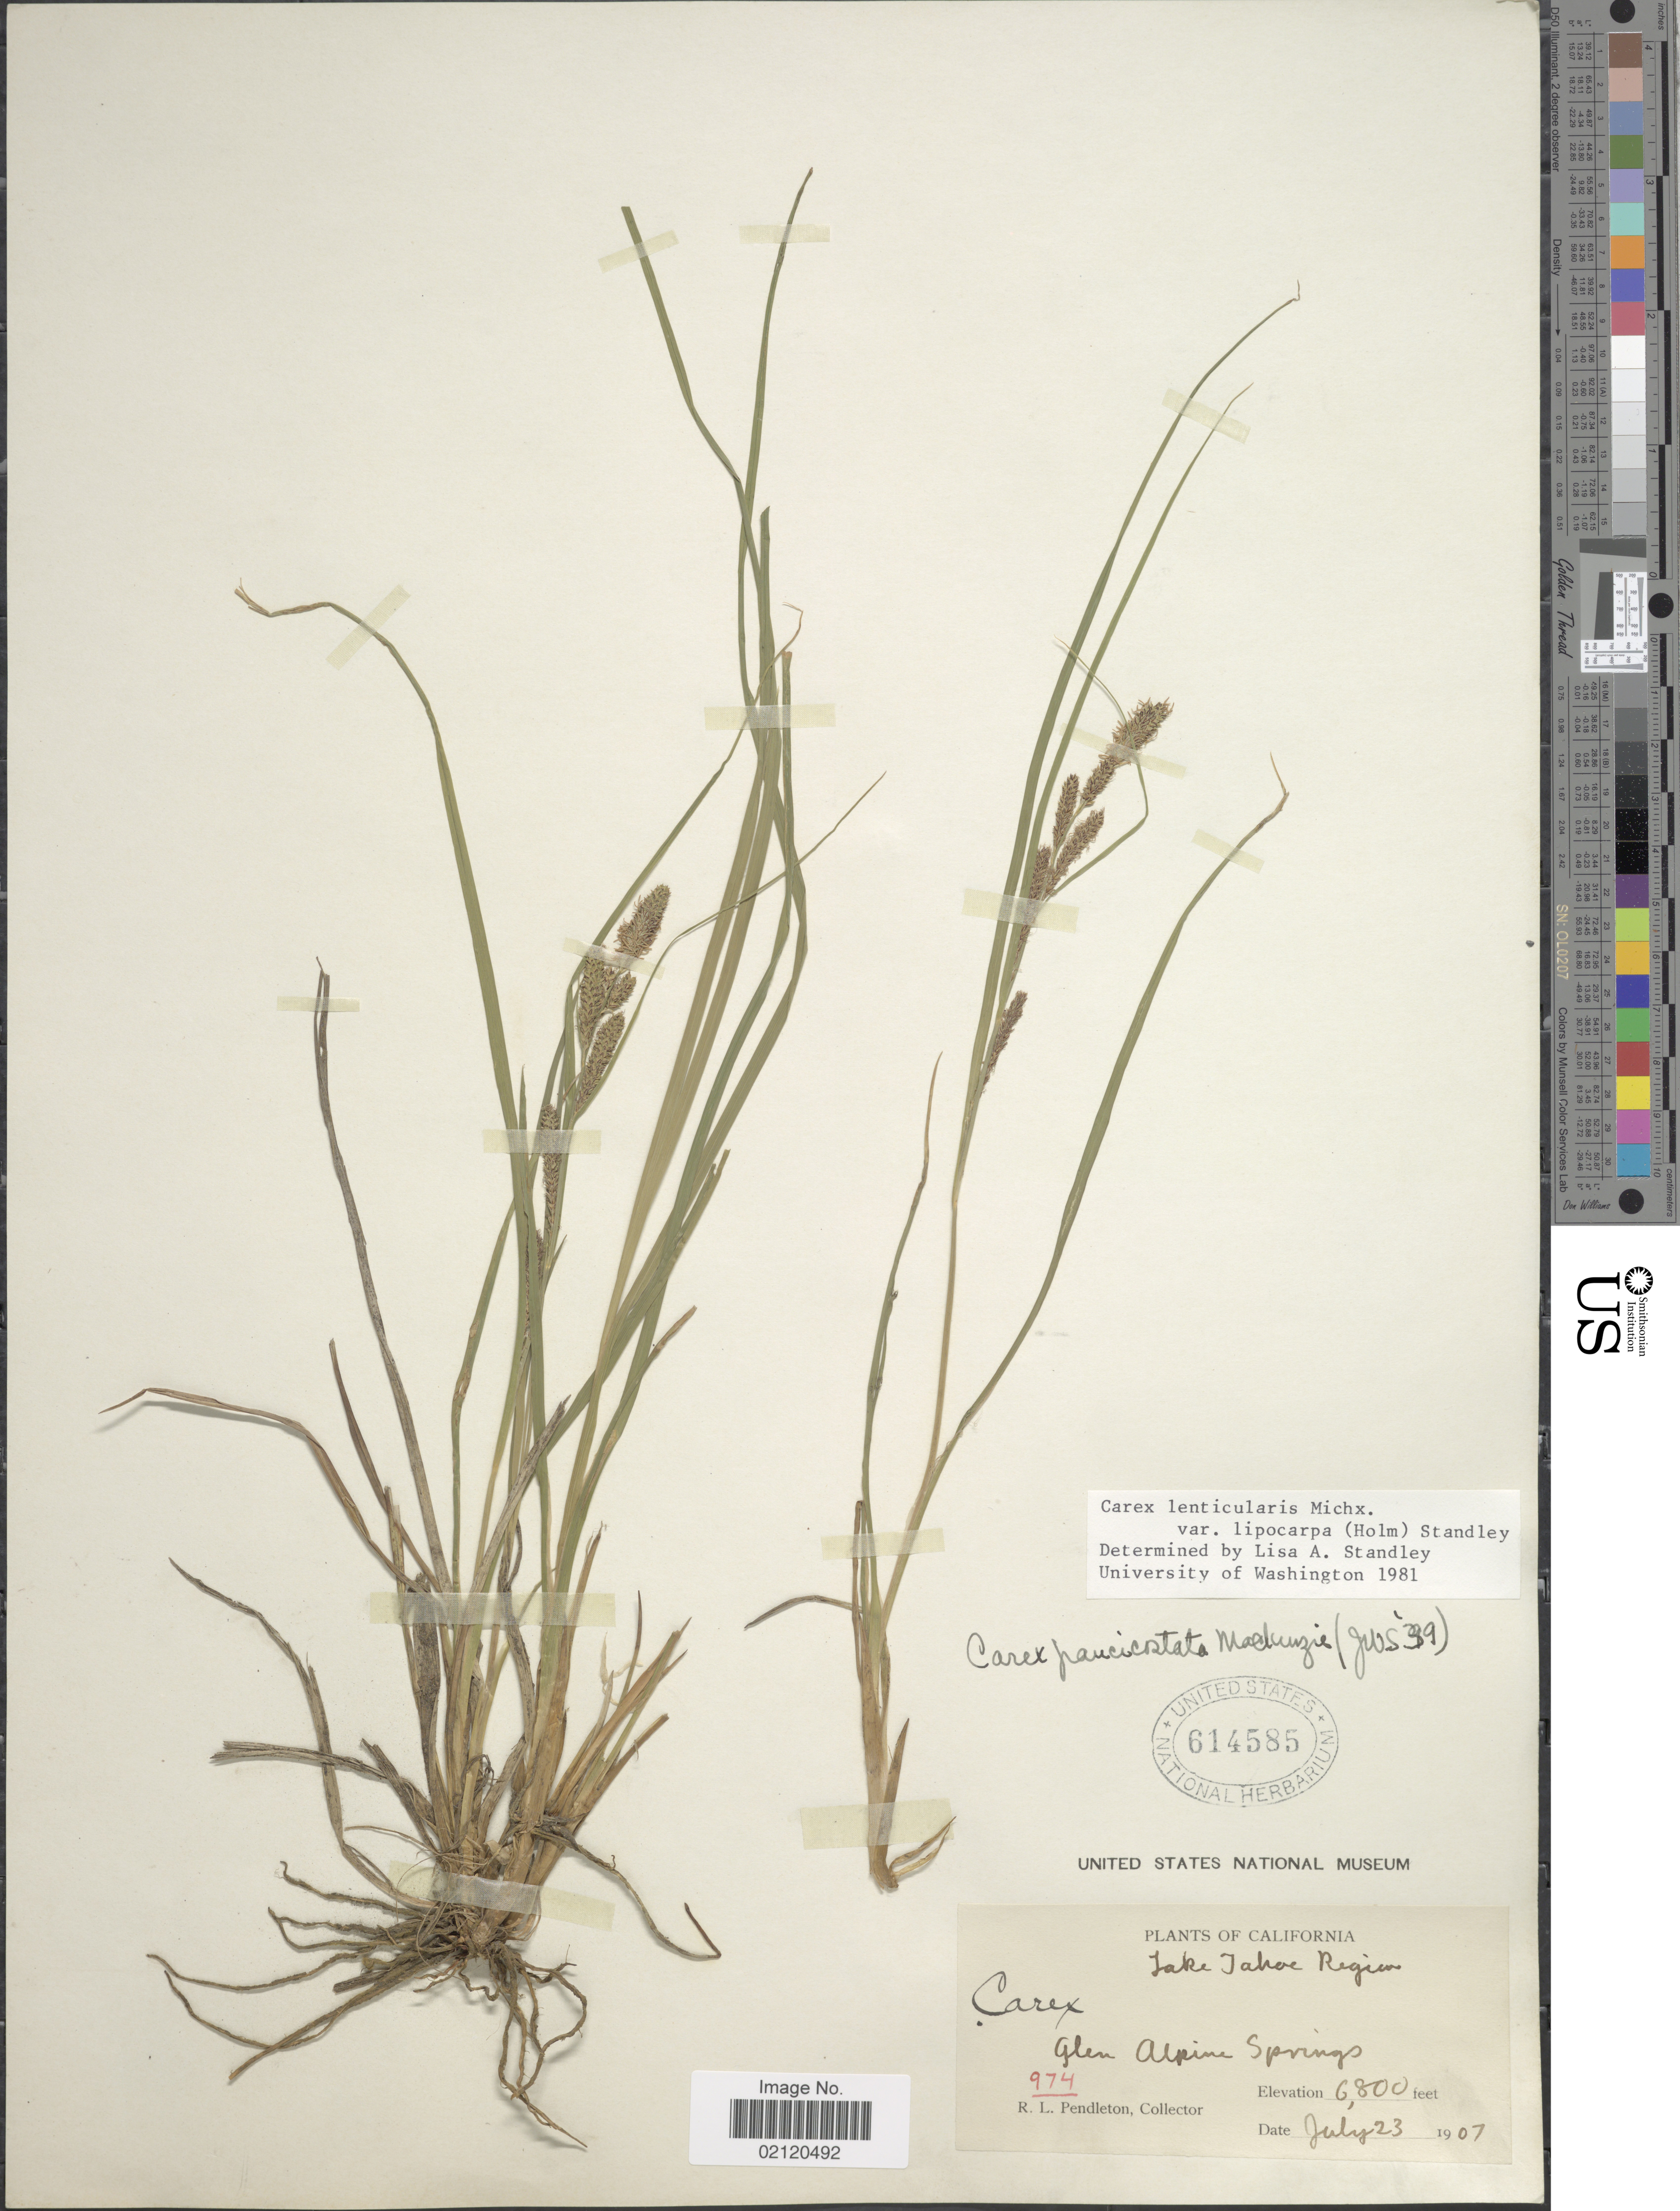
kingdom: Plantae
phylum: Tracheophyta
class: Liliopsida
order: Poales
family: Cyperaceae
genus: Carex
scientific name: Carex kelloggii var. kelloggii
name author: W. Boott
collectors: R. Pendleton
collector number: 974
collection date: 1907-07-23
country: United States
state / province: California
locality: Lake Tahoe Region, Glen Alpine Springs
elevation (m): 2073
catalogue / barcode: US 614585